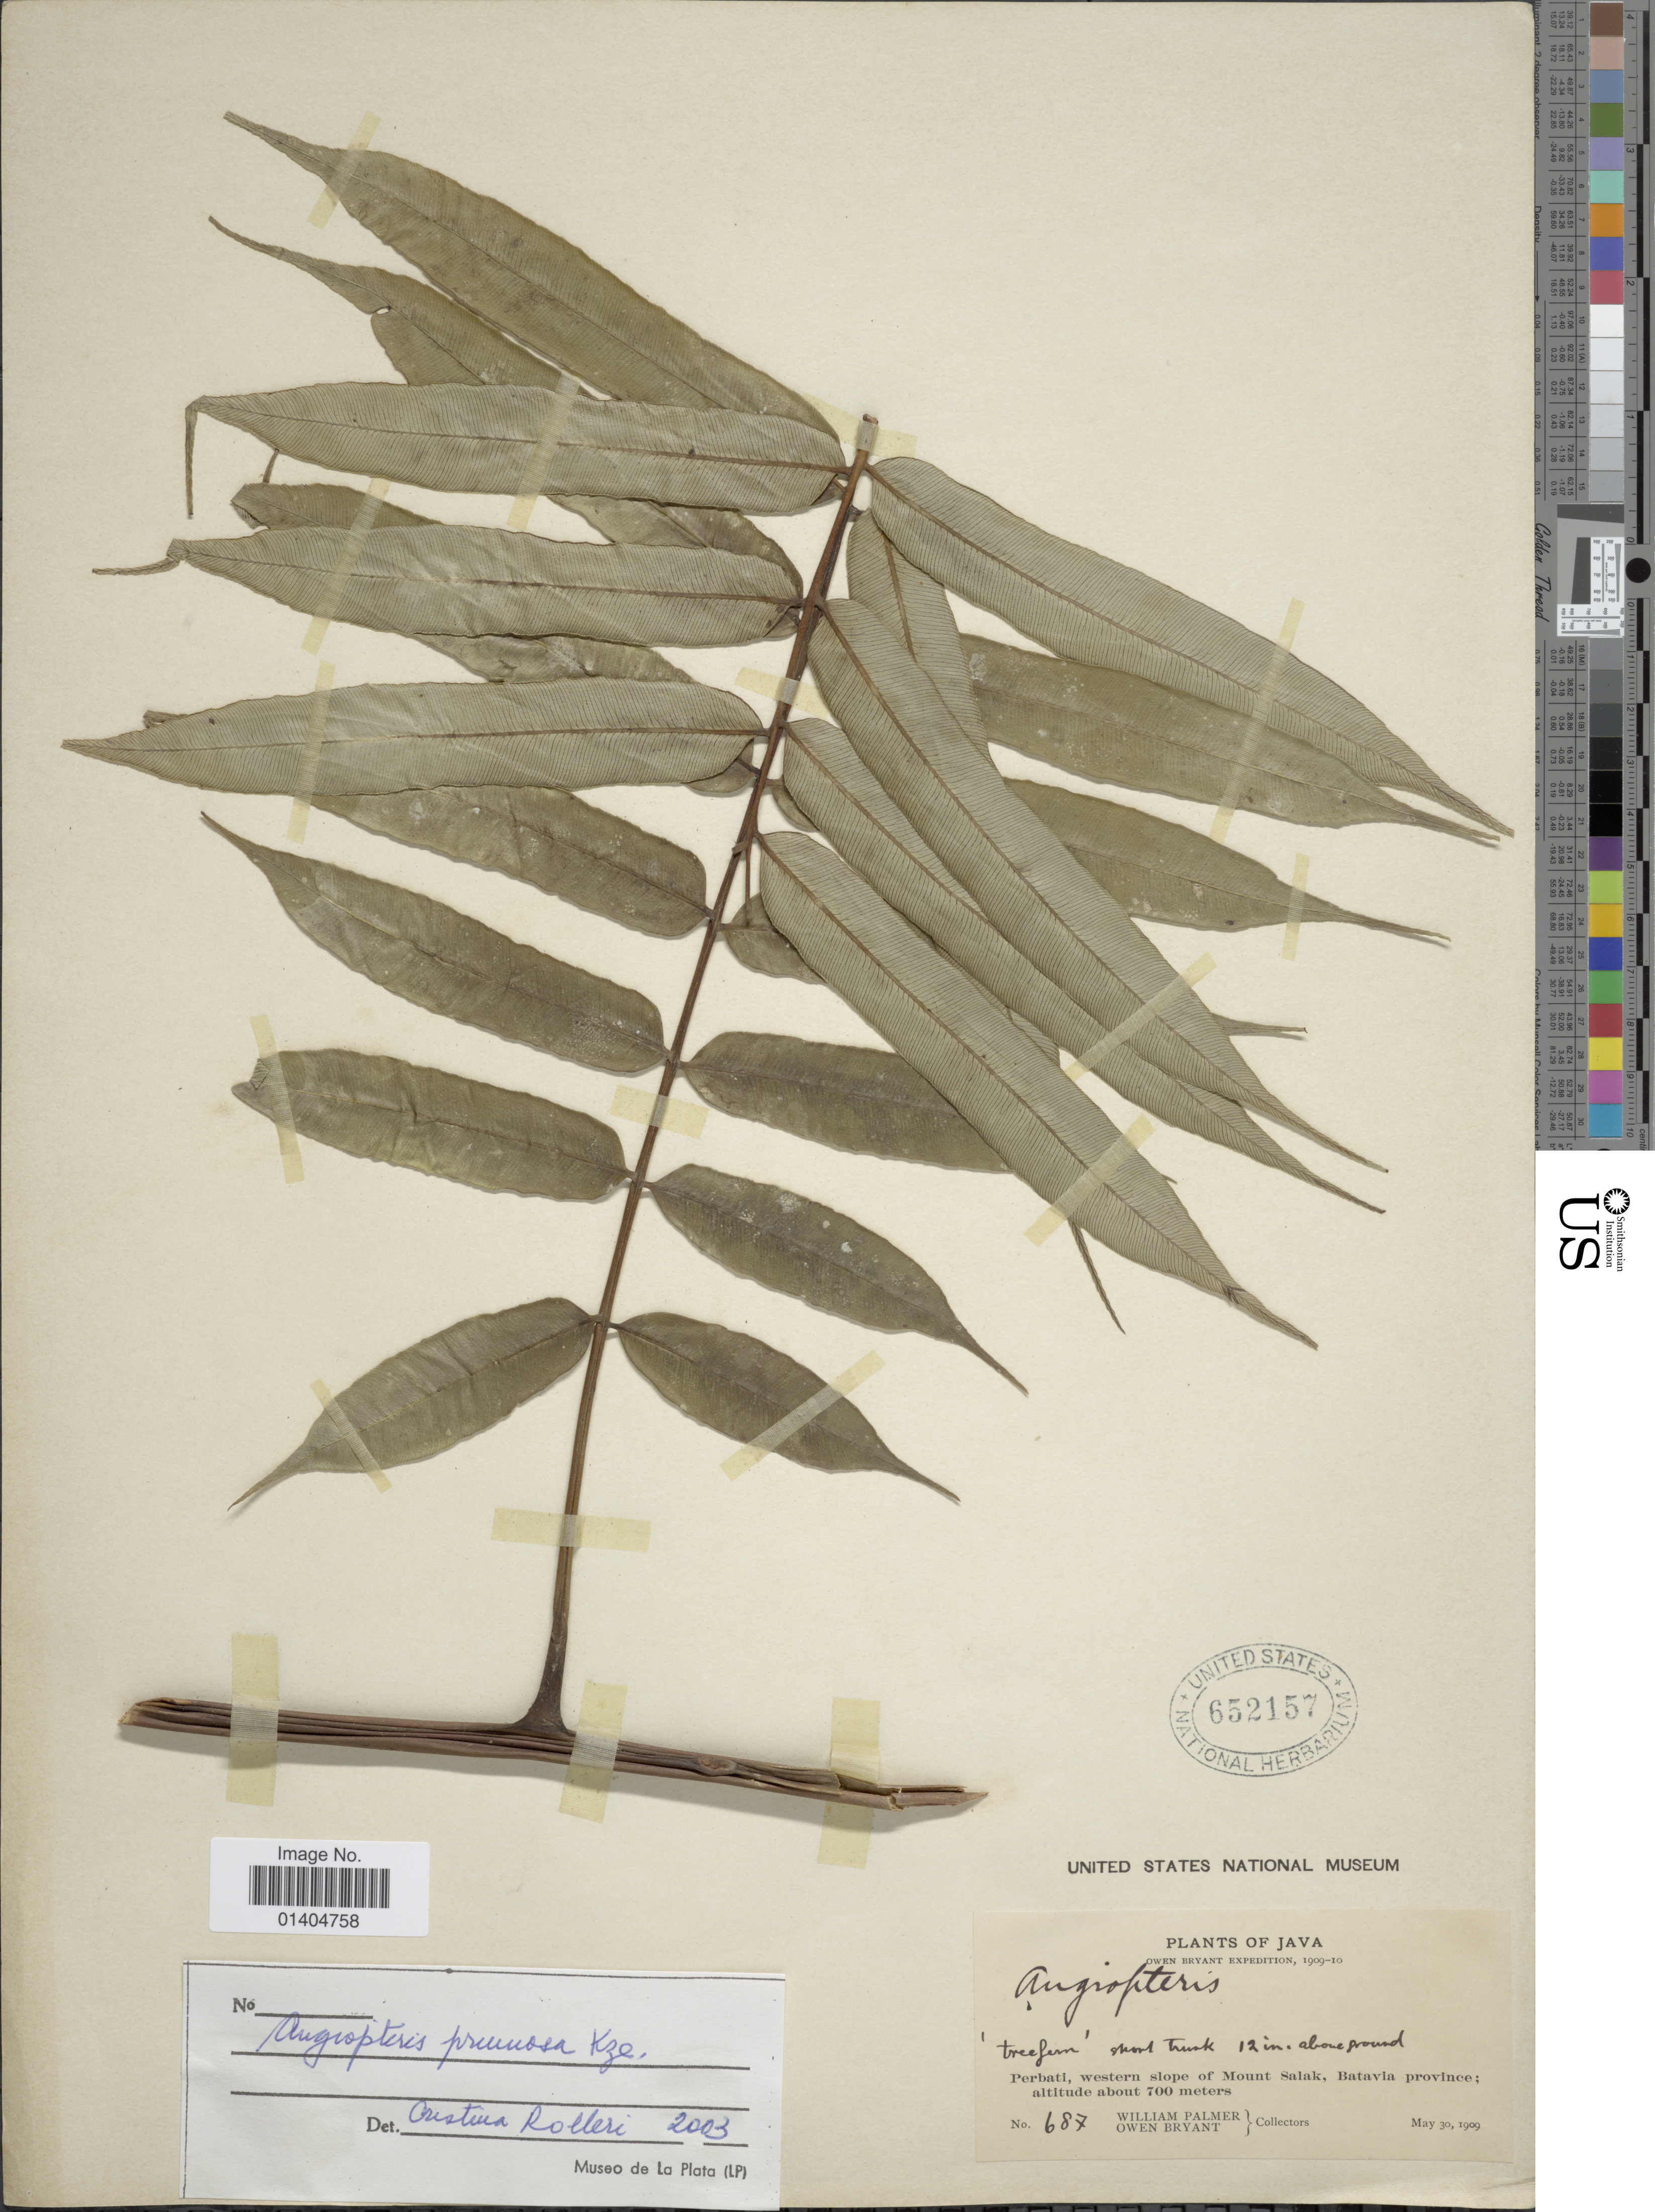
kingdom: Plantae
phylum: Tracheophyta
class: Polypodiopsida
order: Marattiales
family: Marattiaceae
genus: Angiopteris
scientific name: Angiopteris pruinosa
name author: Kunze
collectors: W. Palmer & O. Bryant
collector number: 687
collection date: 1909-05-30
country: Indonesia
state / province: Java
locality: Perbati, western slope of Mount Salak, Batavia province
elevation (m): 700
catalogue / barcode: US 652157